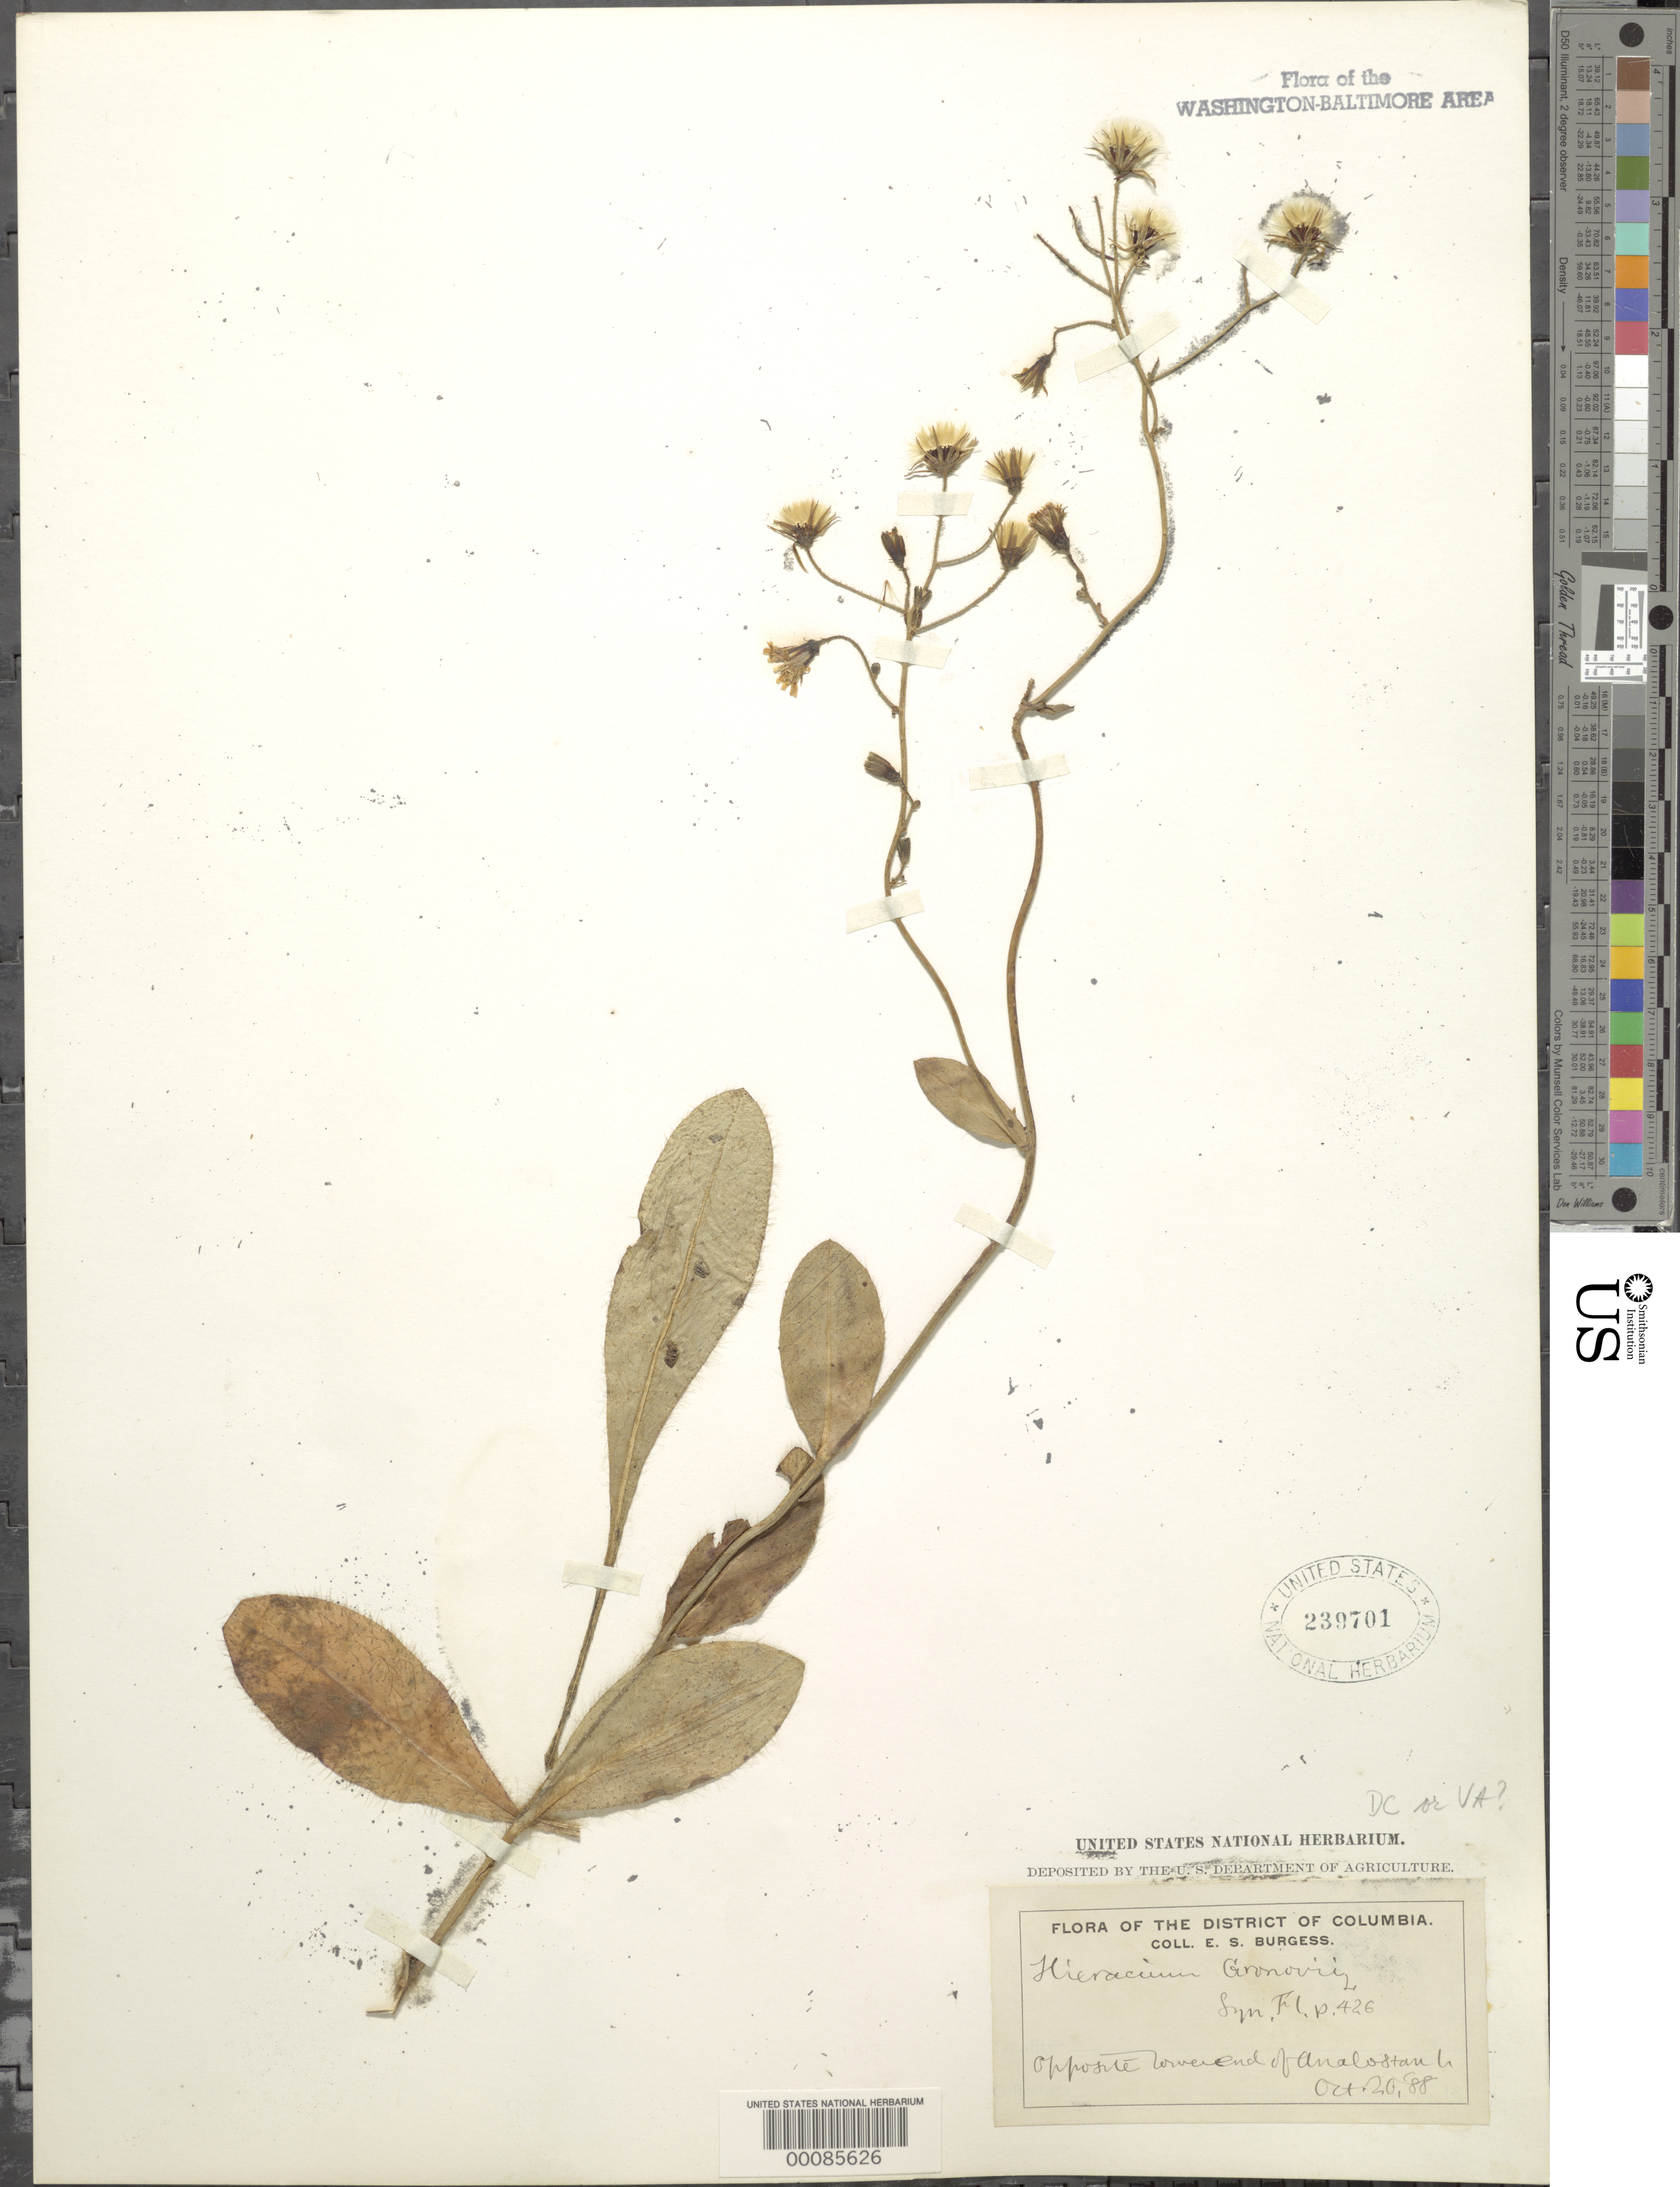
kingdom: Plantae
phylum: Tracheophyta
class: Magnoliopsida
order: Asterales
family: Asteraceae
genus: Hieracium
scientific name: Hieracium gronovii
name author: L.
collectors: E. Burgess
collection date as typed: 20 Oct 1888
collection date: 1888-10-20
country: United States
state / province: District of Columbia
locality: Opposite lower end of Roosevelt Island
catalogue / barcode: US 239701